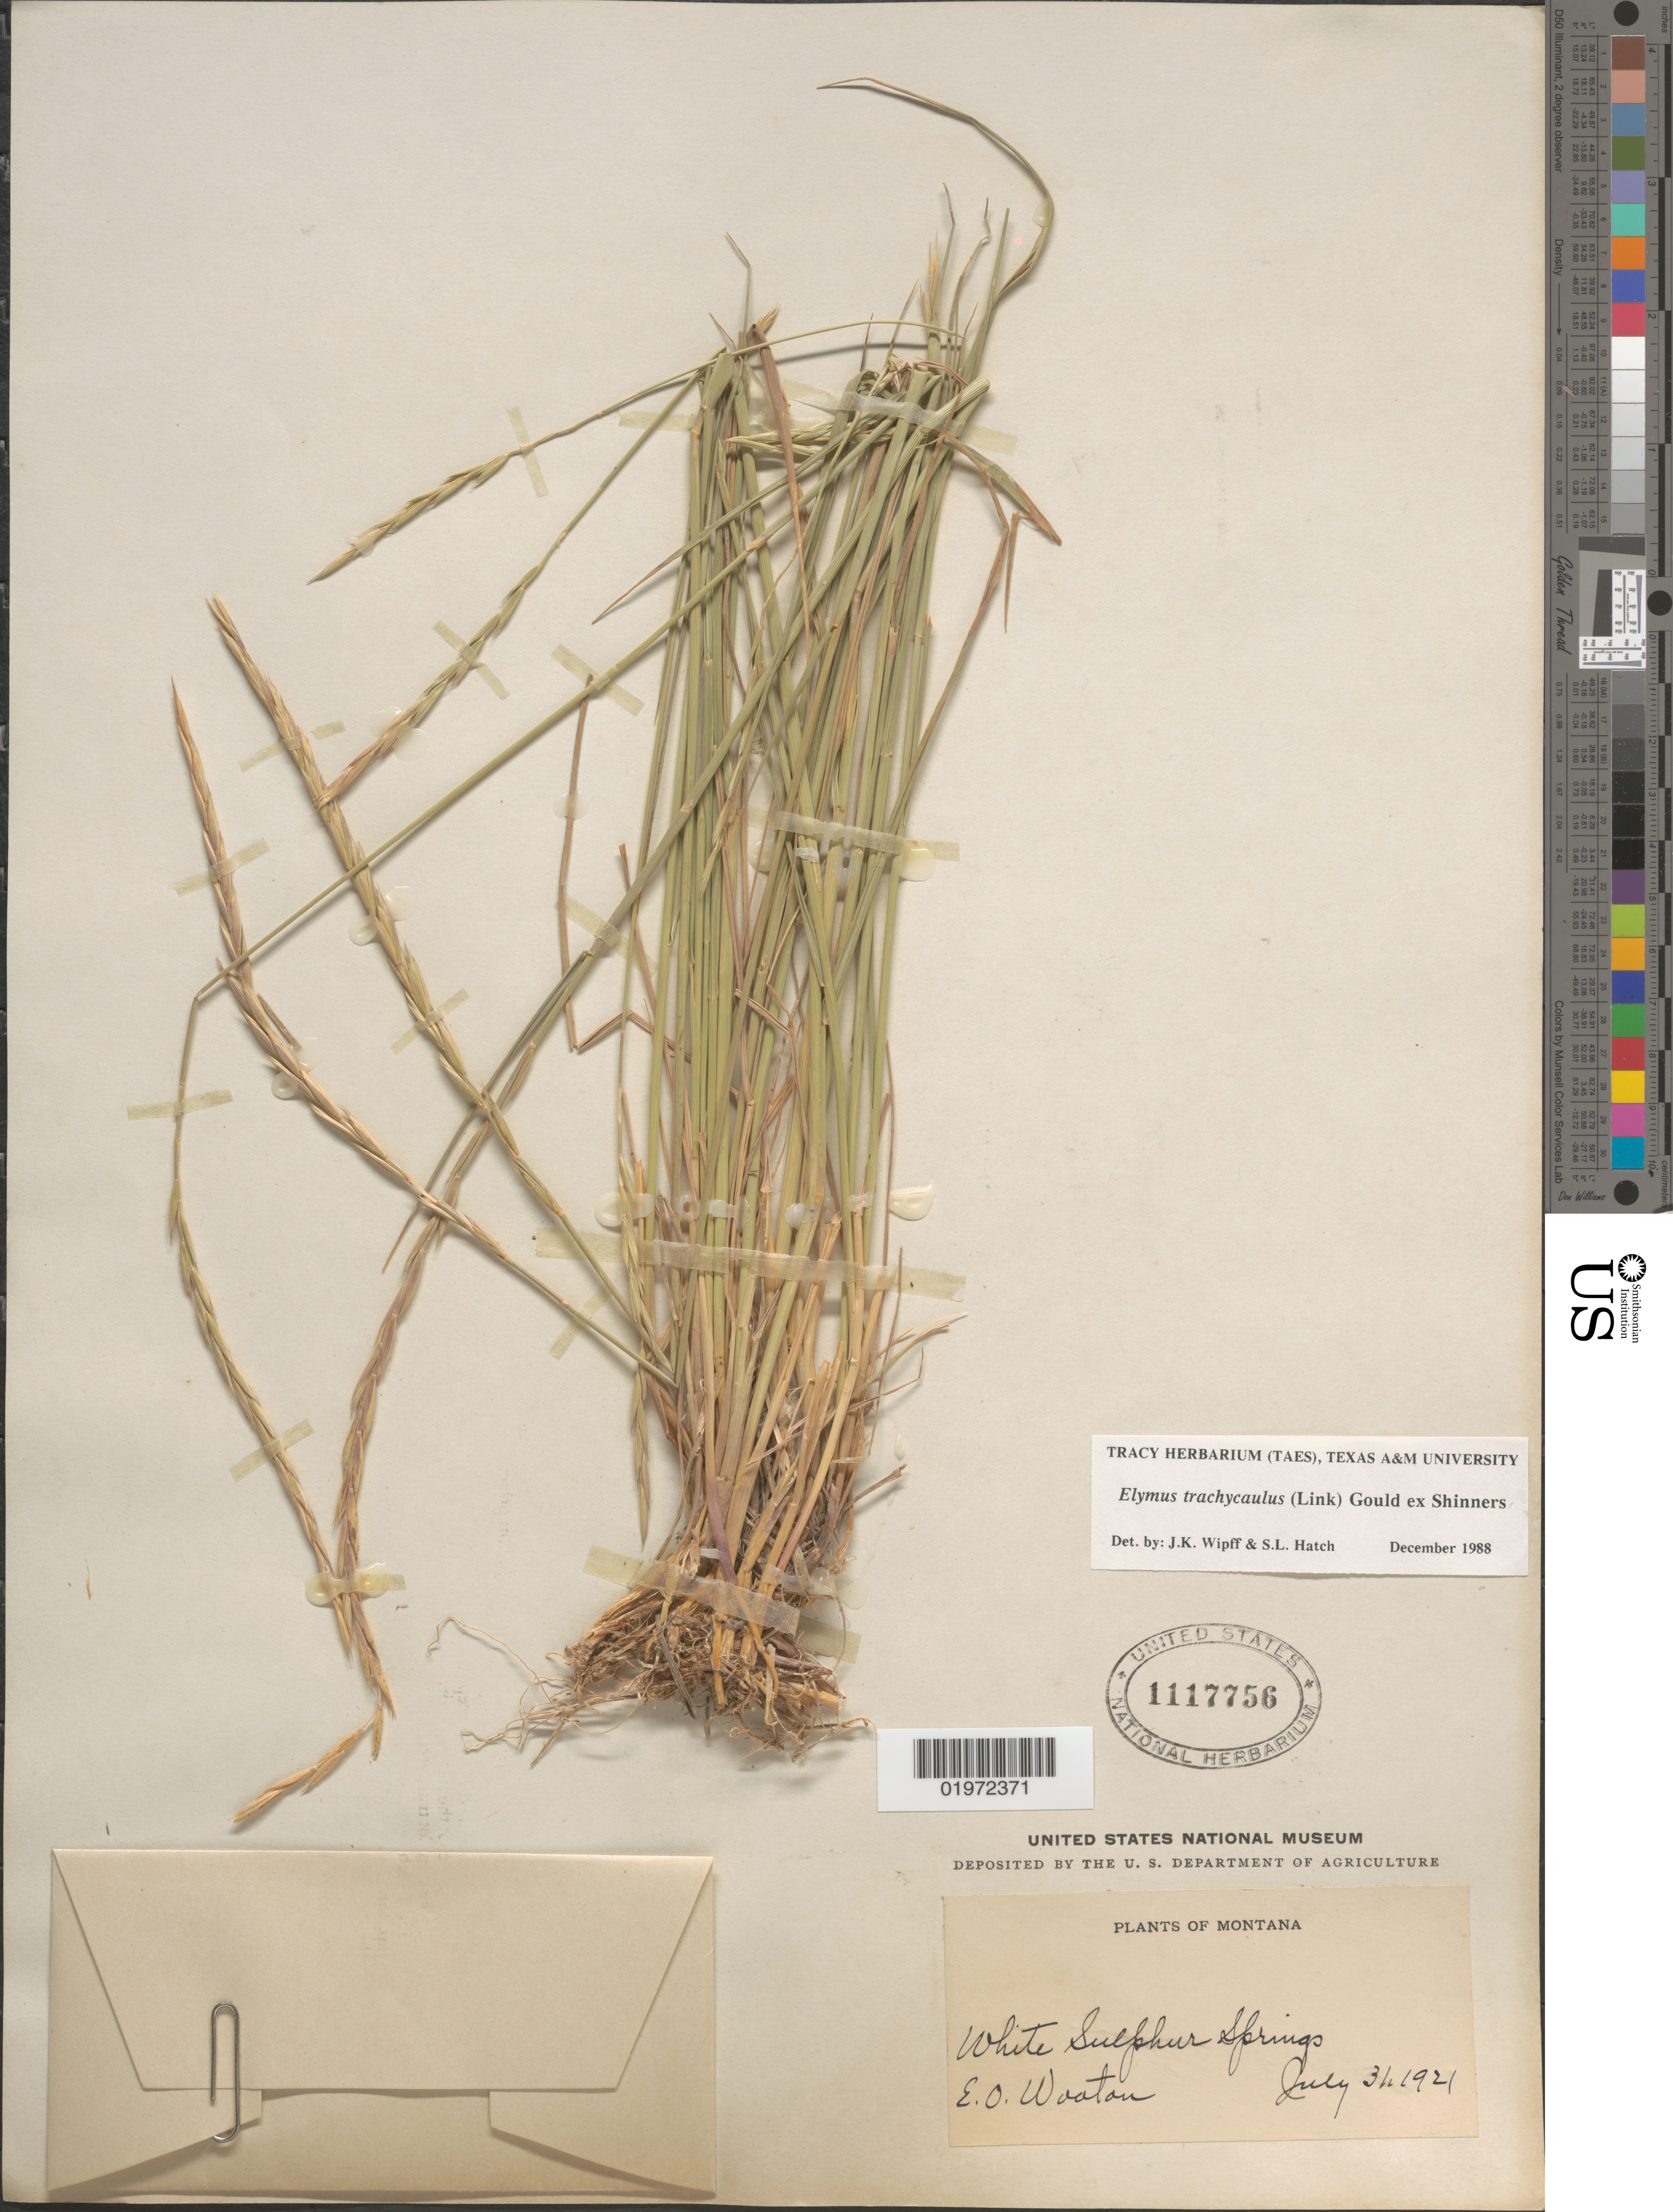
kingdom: Plantae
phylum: Tracheophyta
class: Liliopsida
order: Poales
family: Poaceae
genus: Elymus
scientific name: Elymus trachycaulus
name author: (Link) Gould ex Shinners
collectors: E. O. Wooton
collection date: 1921-07-31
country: United States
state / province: Montana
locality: White Sulphur Springs.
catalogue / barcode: US 1117756